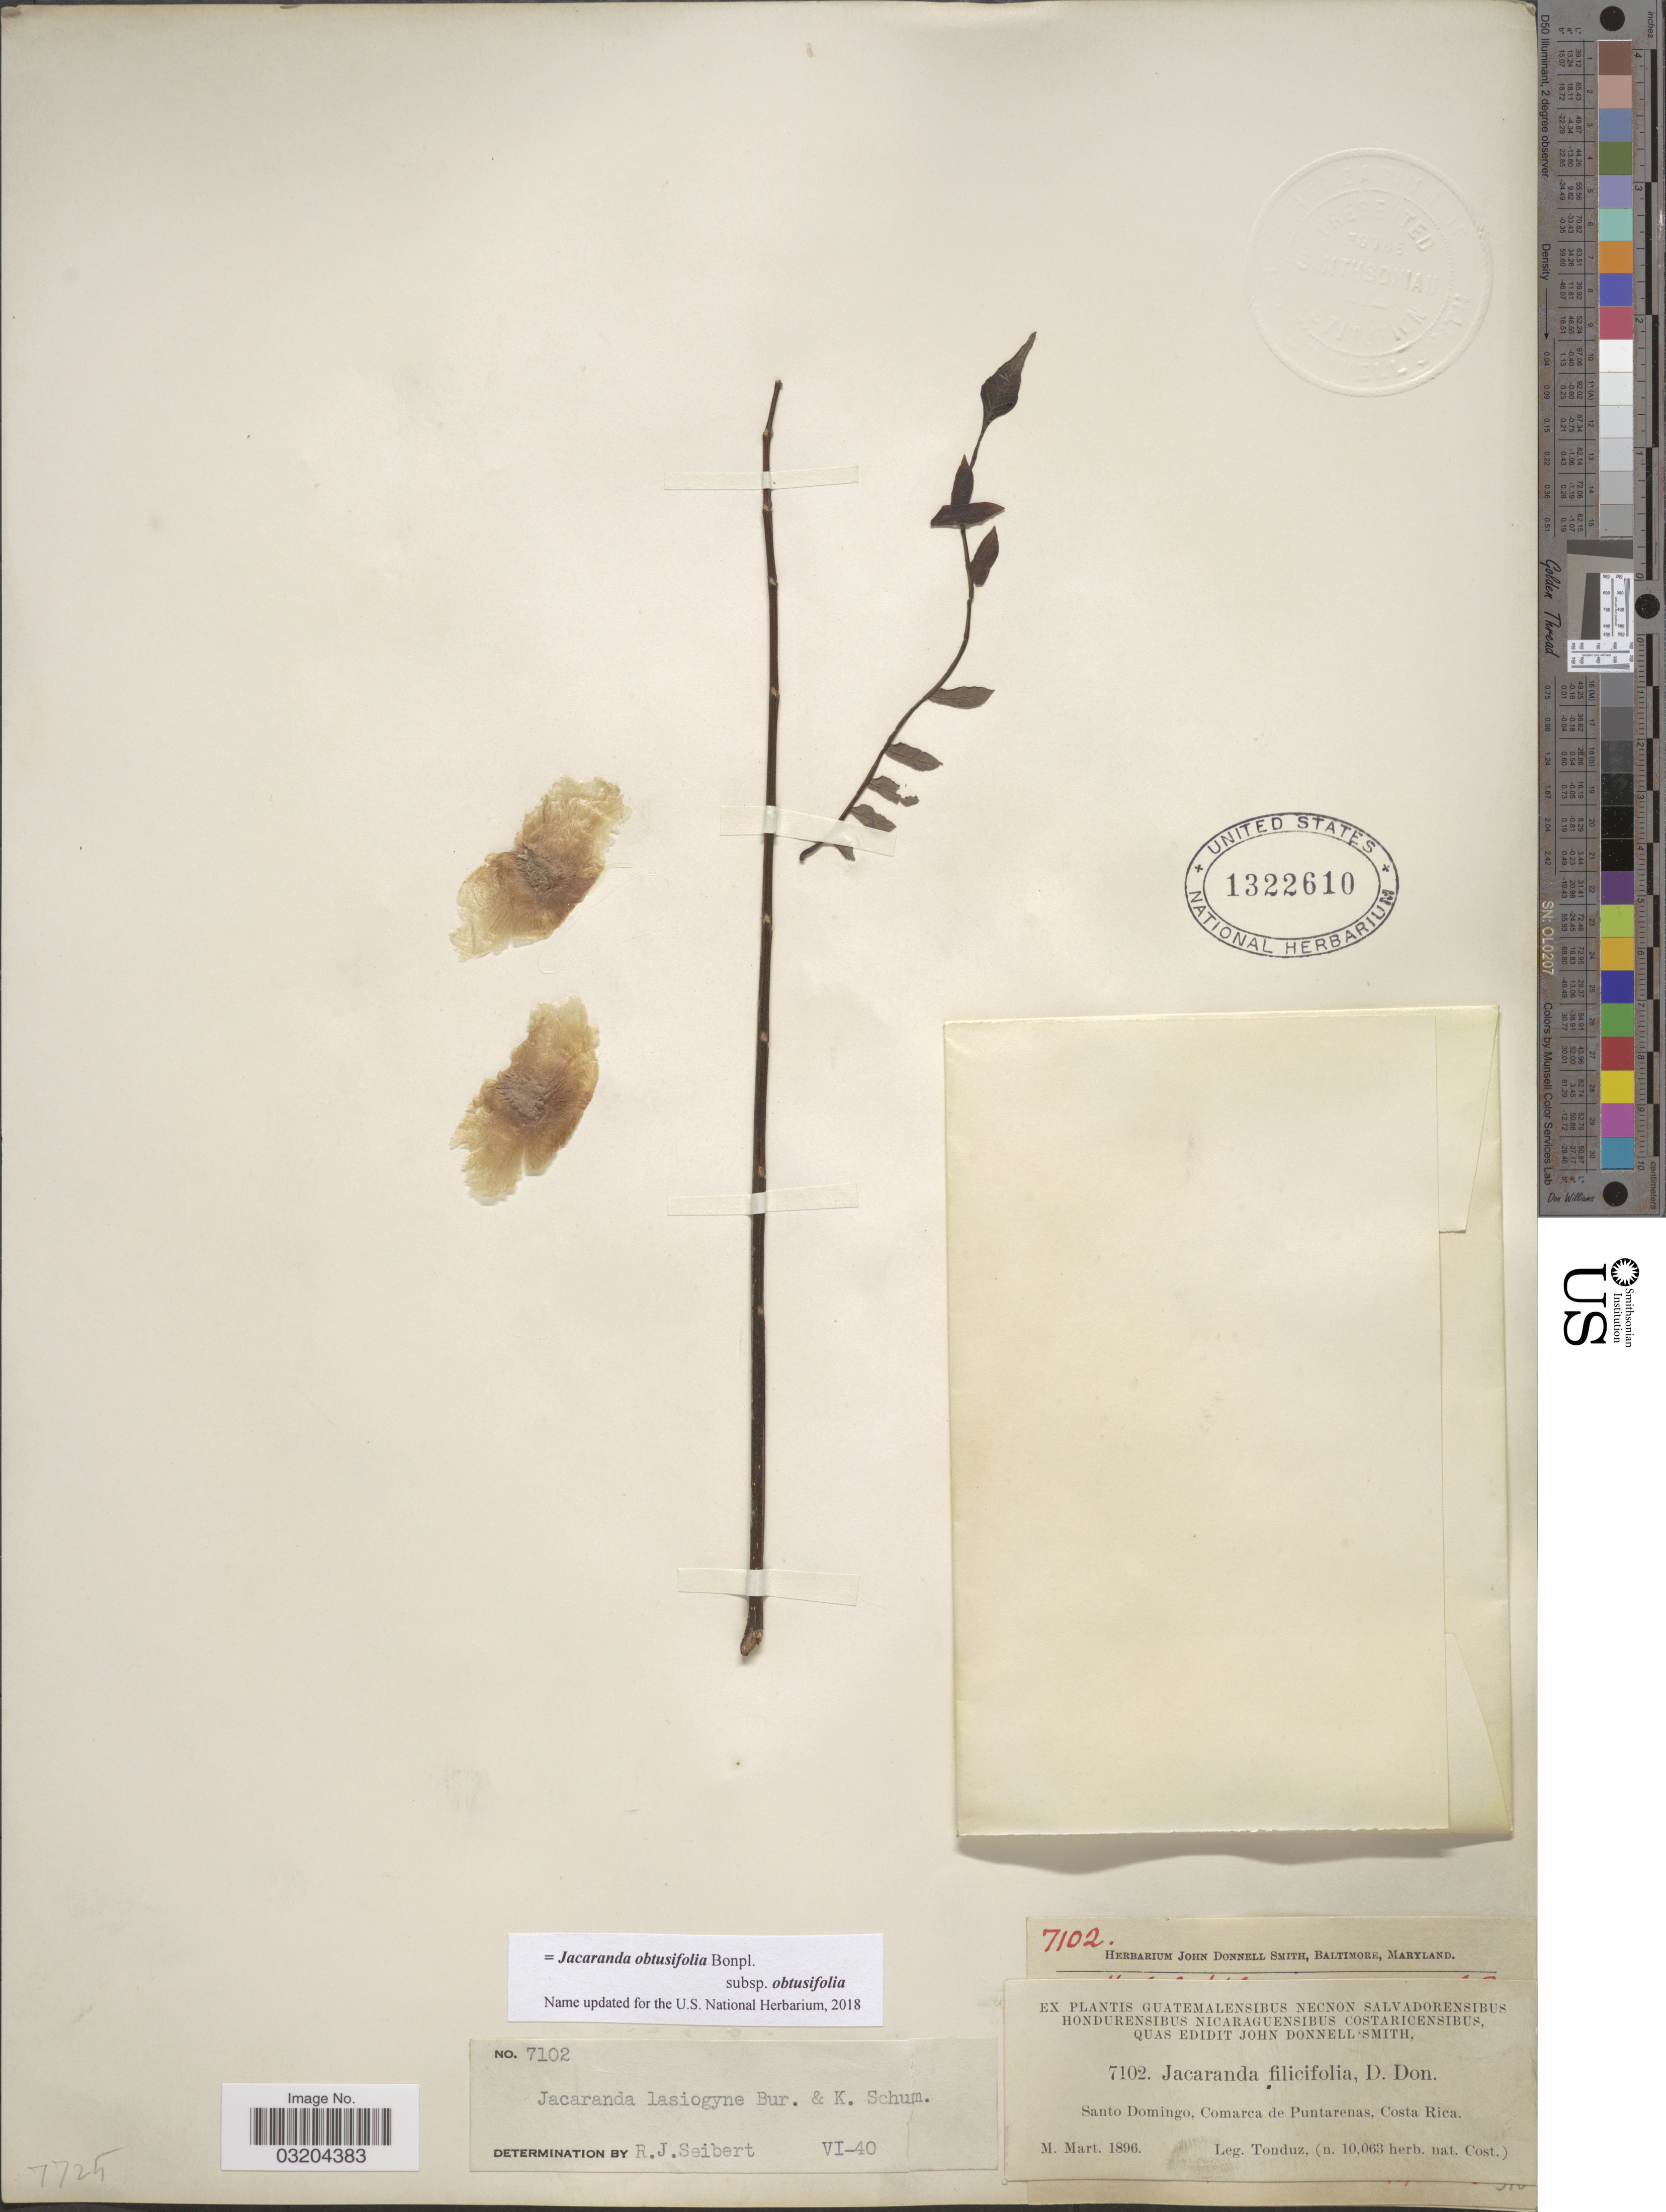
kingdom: Plantae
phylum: Tracheophyta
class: Magnoliopsida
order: Lamiales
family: Bignoniaceae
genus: Jacaranda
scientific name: Jacaranda obtusifolia subsp. obtusifolia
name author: Bonpl.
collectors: Tonduz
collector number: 7102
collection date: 1896-03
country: Costa Rica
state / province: Puntarenas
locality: Santo Domingo, Comarca de Puntarenas.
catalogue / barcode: US 1322610